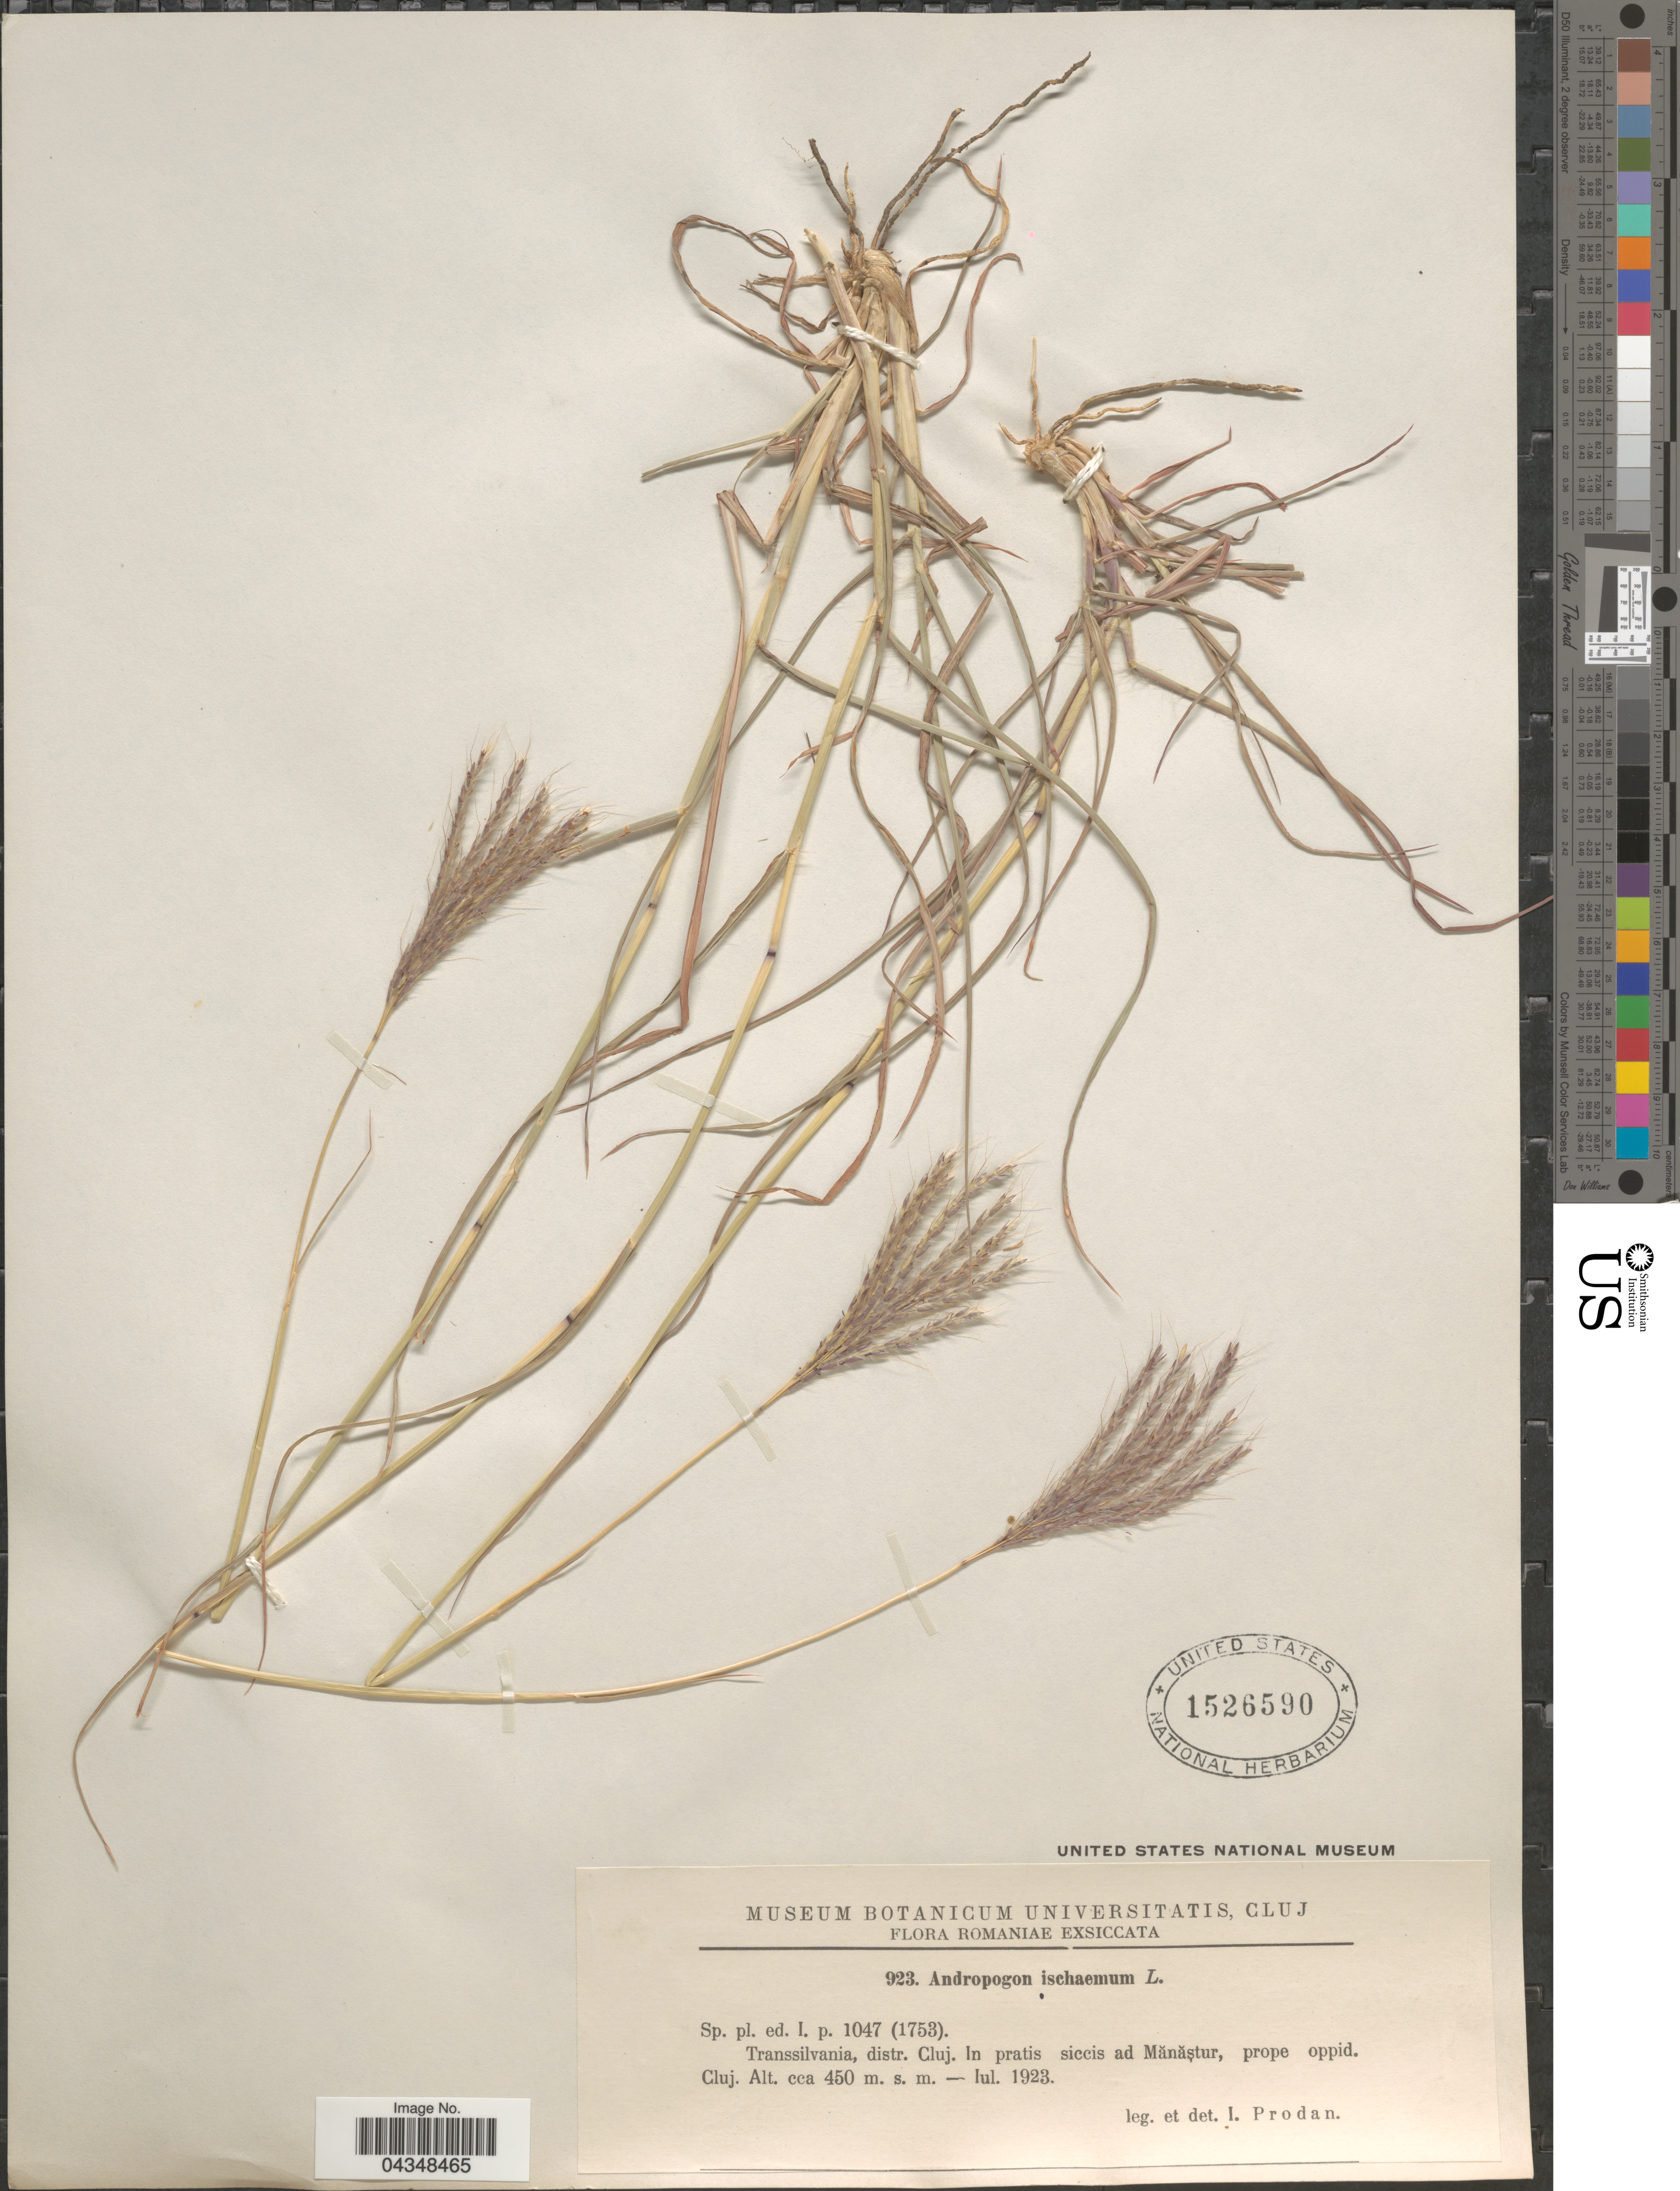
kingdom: Plantae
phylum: Tracheophyta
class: Liliopsida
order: Poales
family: Poaceae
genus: Bothriochloa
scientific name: Bothriochloa ischaemum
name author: (L.) Keng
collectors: J. Prodan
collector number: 923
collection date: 1923-07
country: Romania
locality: Transsilvania, distr. Cluj. In pratis siccis ad Mănăştur, prope oppid. Cluj.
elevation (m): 450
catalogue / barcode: US 1526590